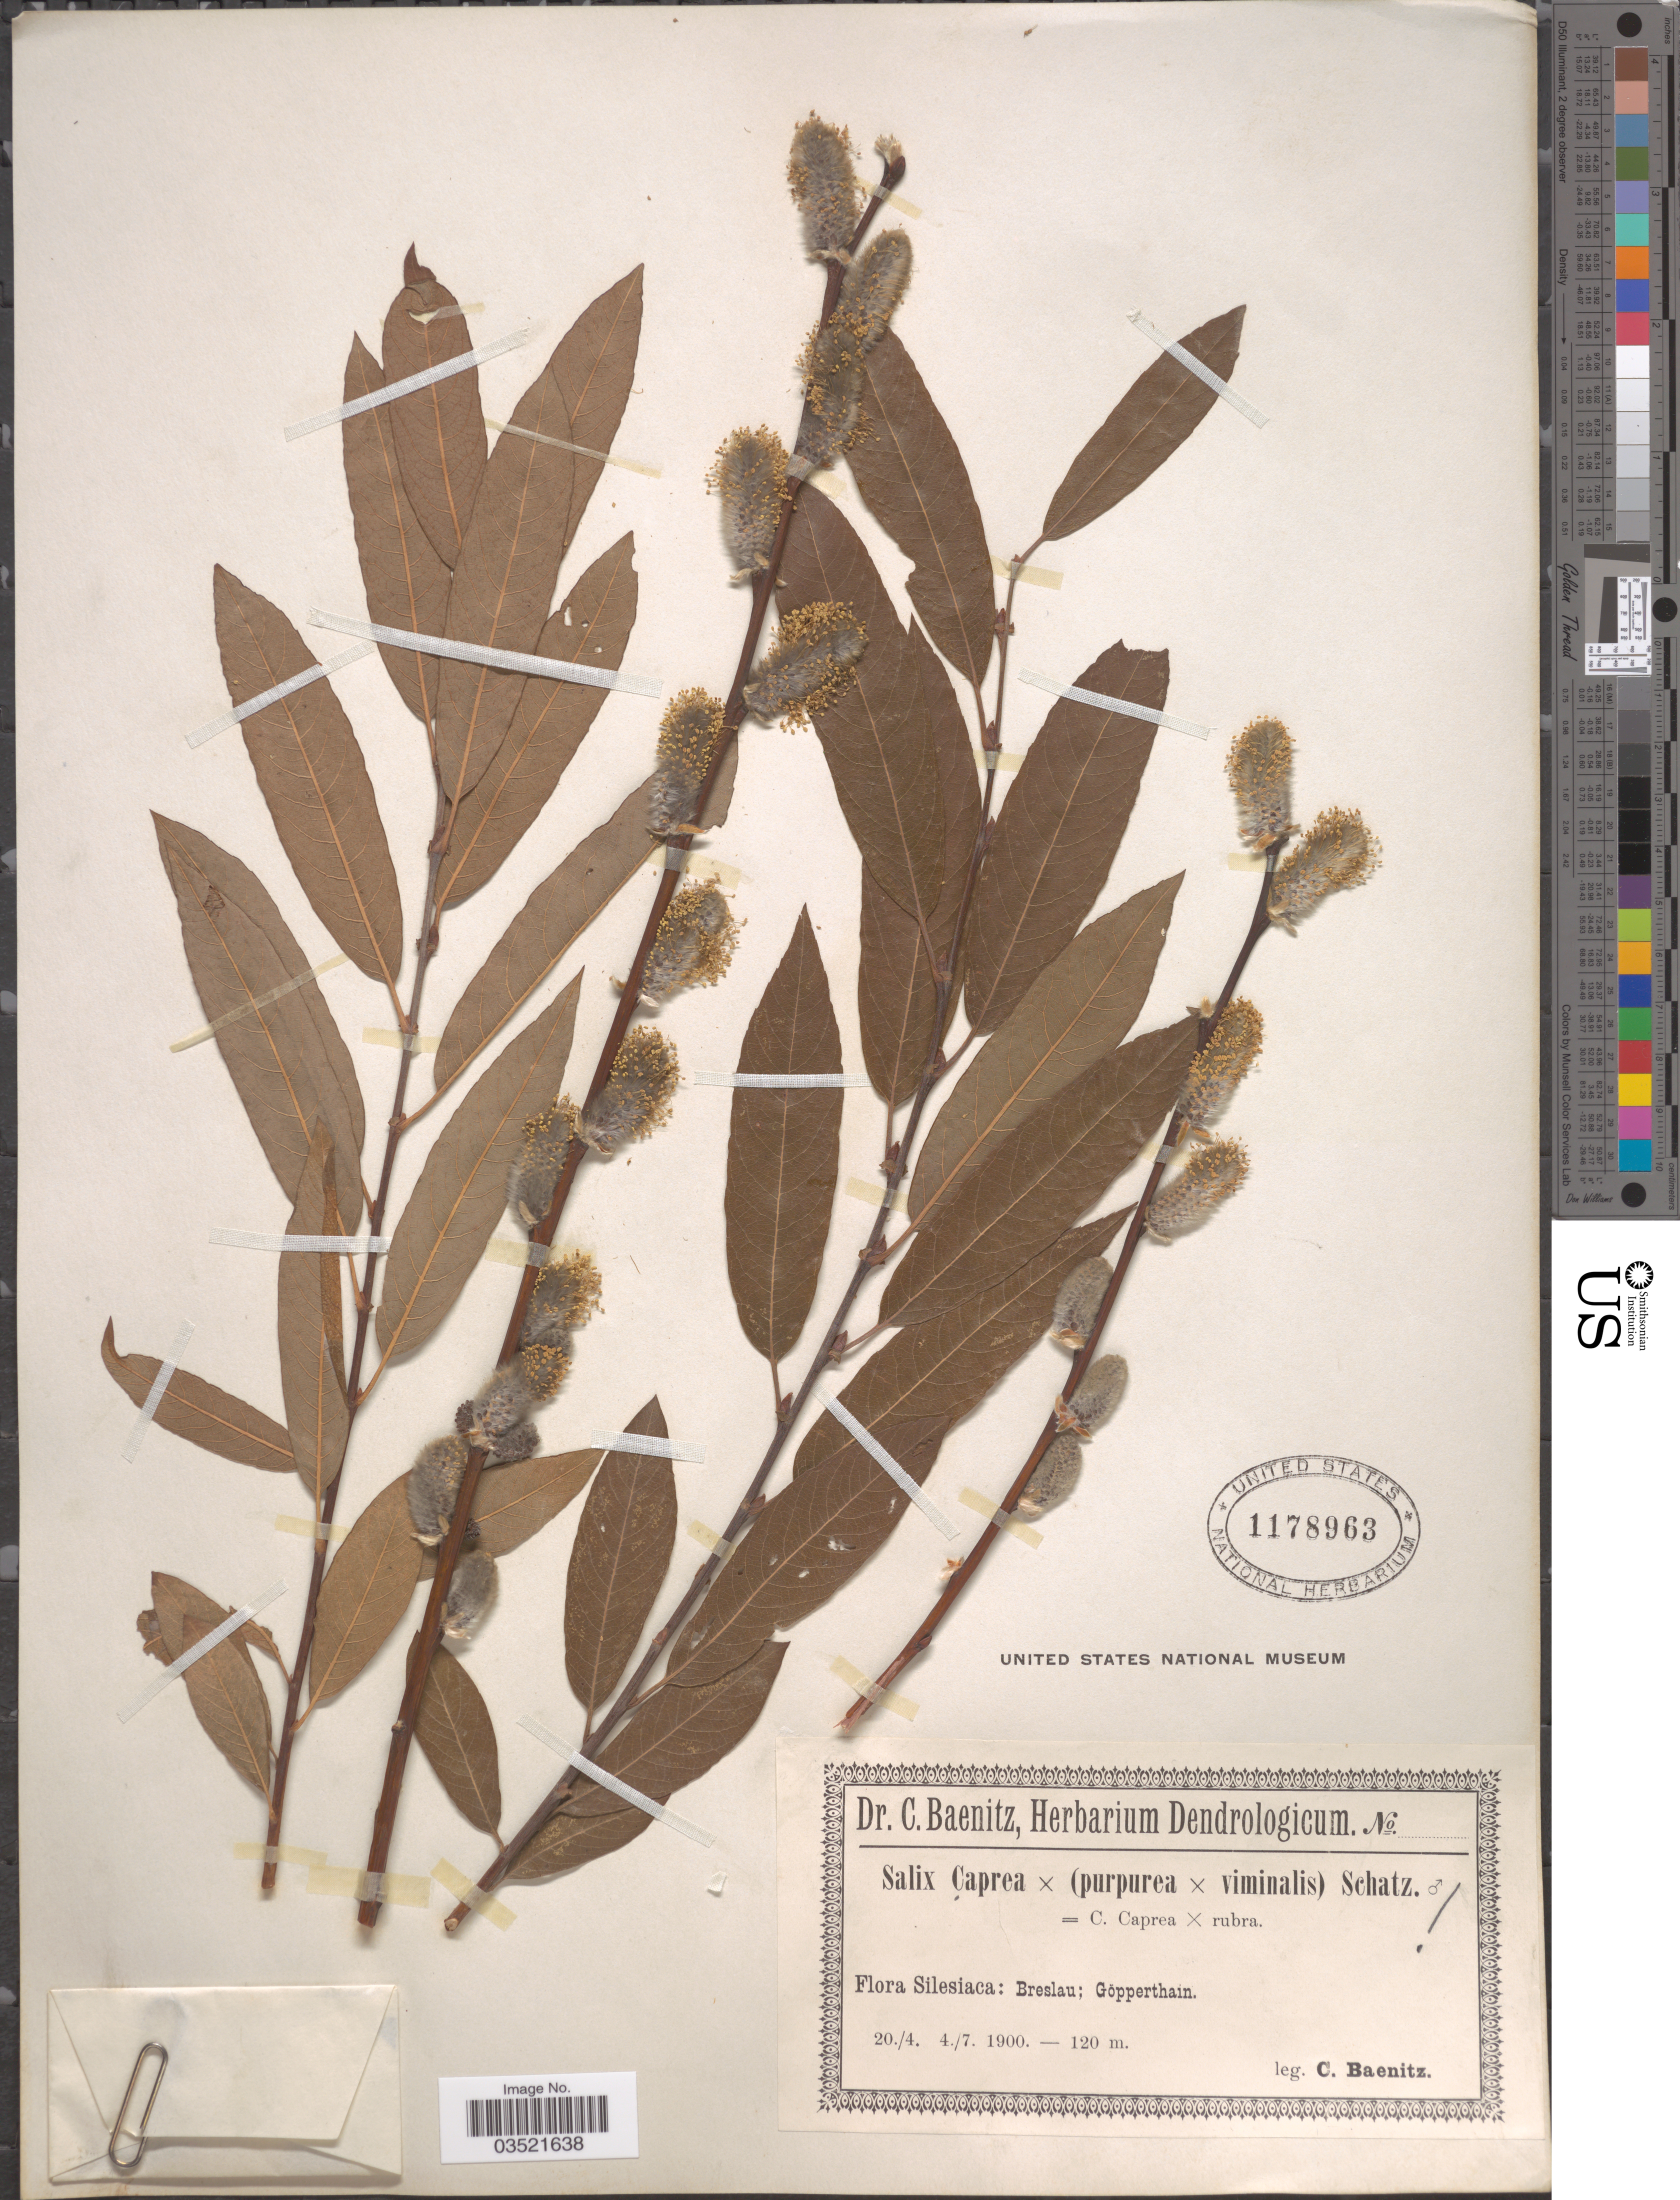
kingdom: Plantae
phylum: Tracheophyta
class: Magnoliopsida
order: Malpighiales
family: Salicaceae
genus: Salix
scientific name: Salix caprea x S. purpurea L. x S. viminalis L.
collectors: C. G. Baenitz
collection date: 1900-04-20/1900-07-04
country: Poland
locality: Silesiaca: Breslau; Göpperthain.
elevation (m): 120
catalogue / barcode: US 1178963